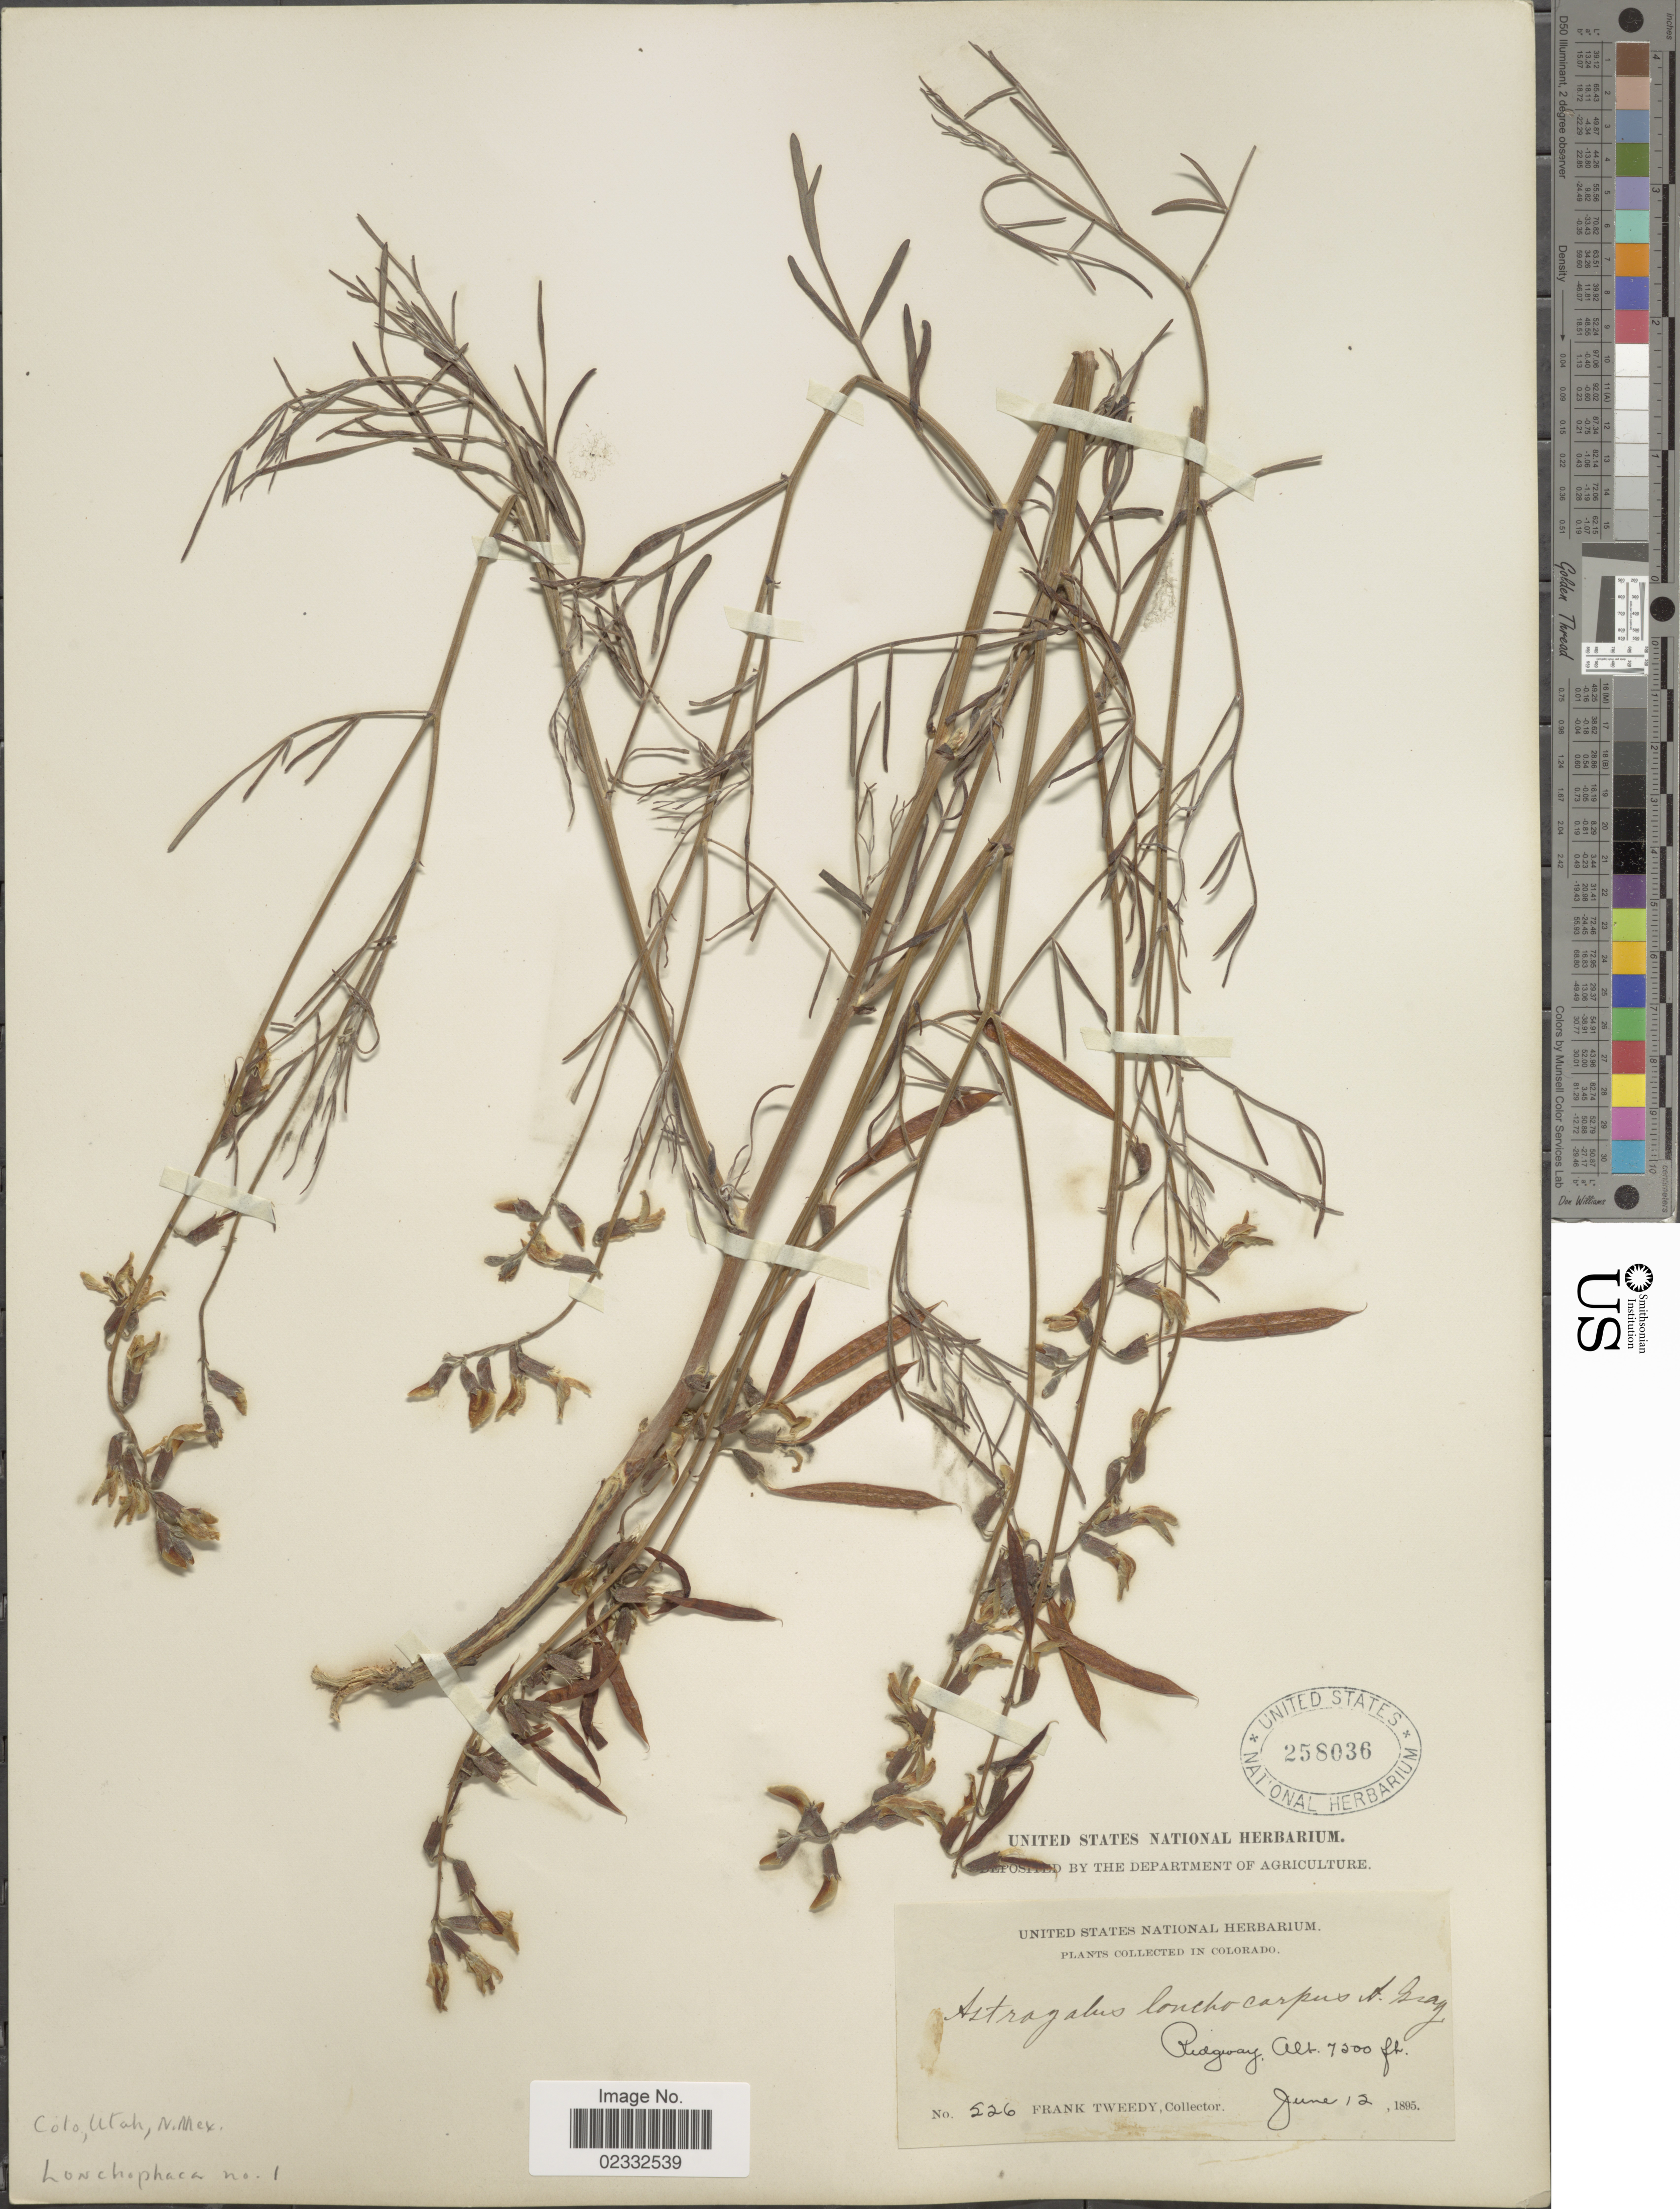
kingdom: Plantae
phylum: Tracheophyta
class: Magnoliopsida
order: Fabales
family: Fabaceae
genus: Astragalus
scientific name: Astragalus lonchocarpus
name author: Torr.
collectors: M. E. Jones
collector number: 526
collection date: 1895-06-12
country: United States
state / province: Colorado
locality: Ridgeway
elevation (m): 2286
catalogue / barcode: US 258036